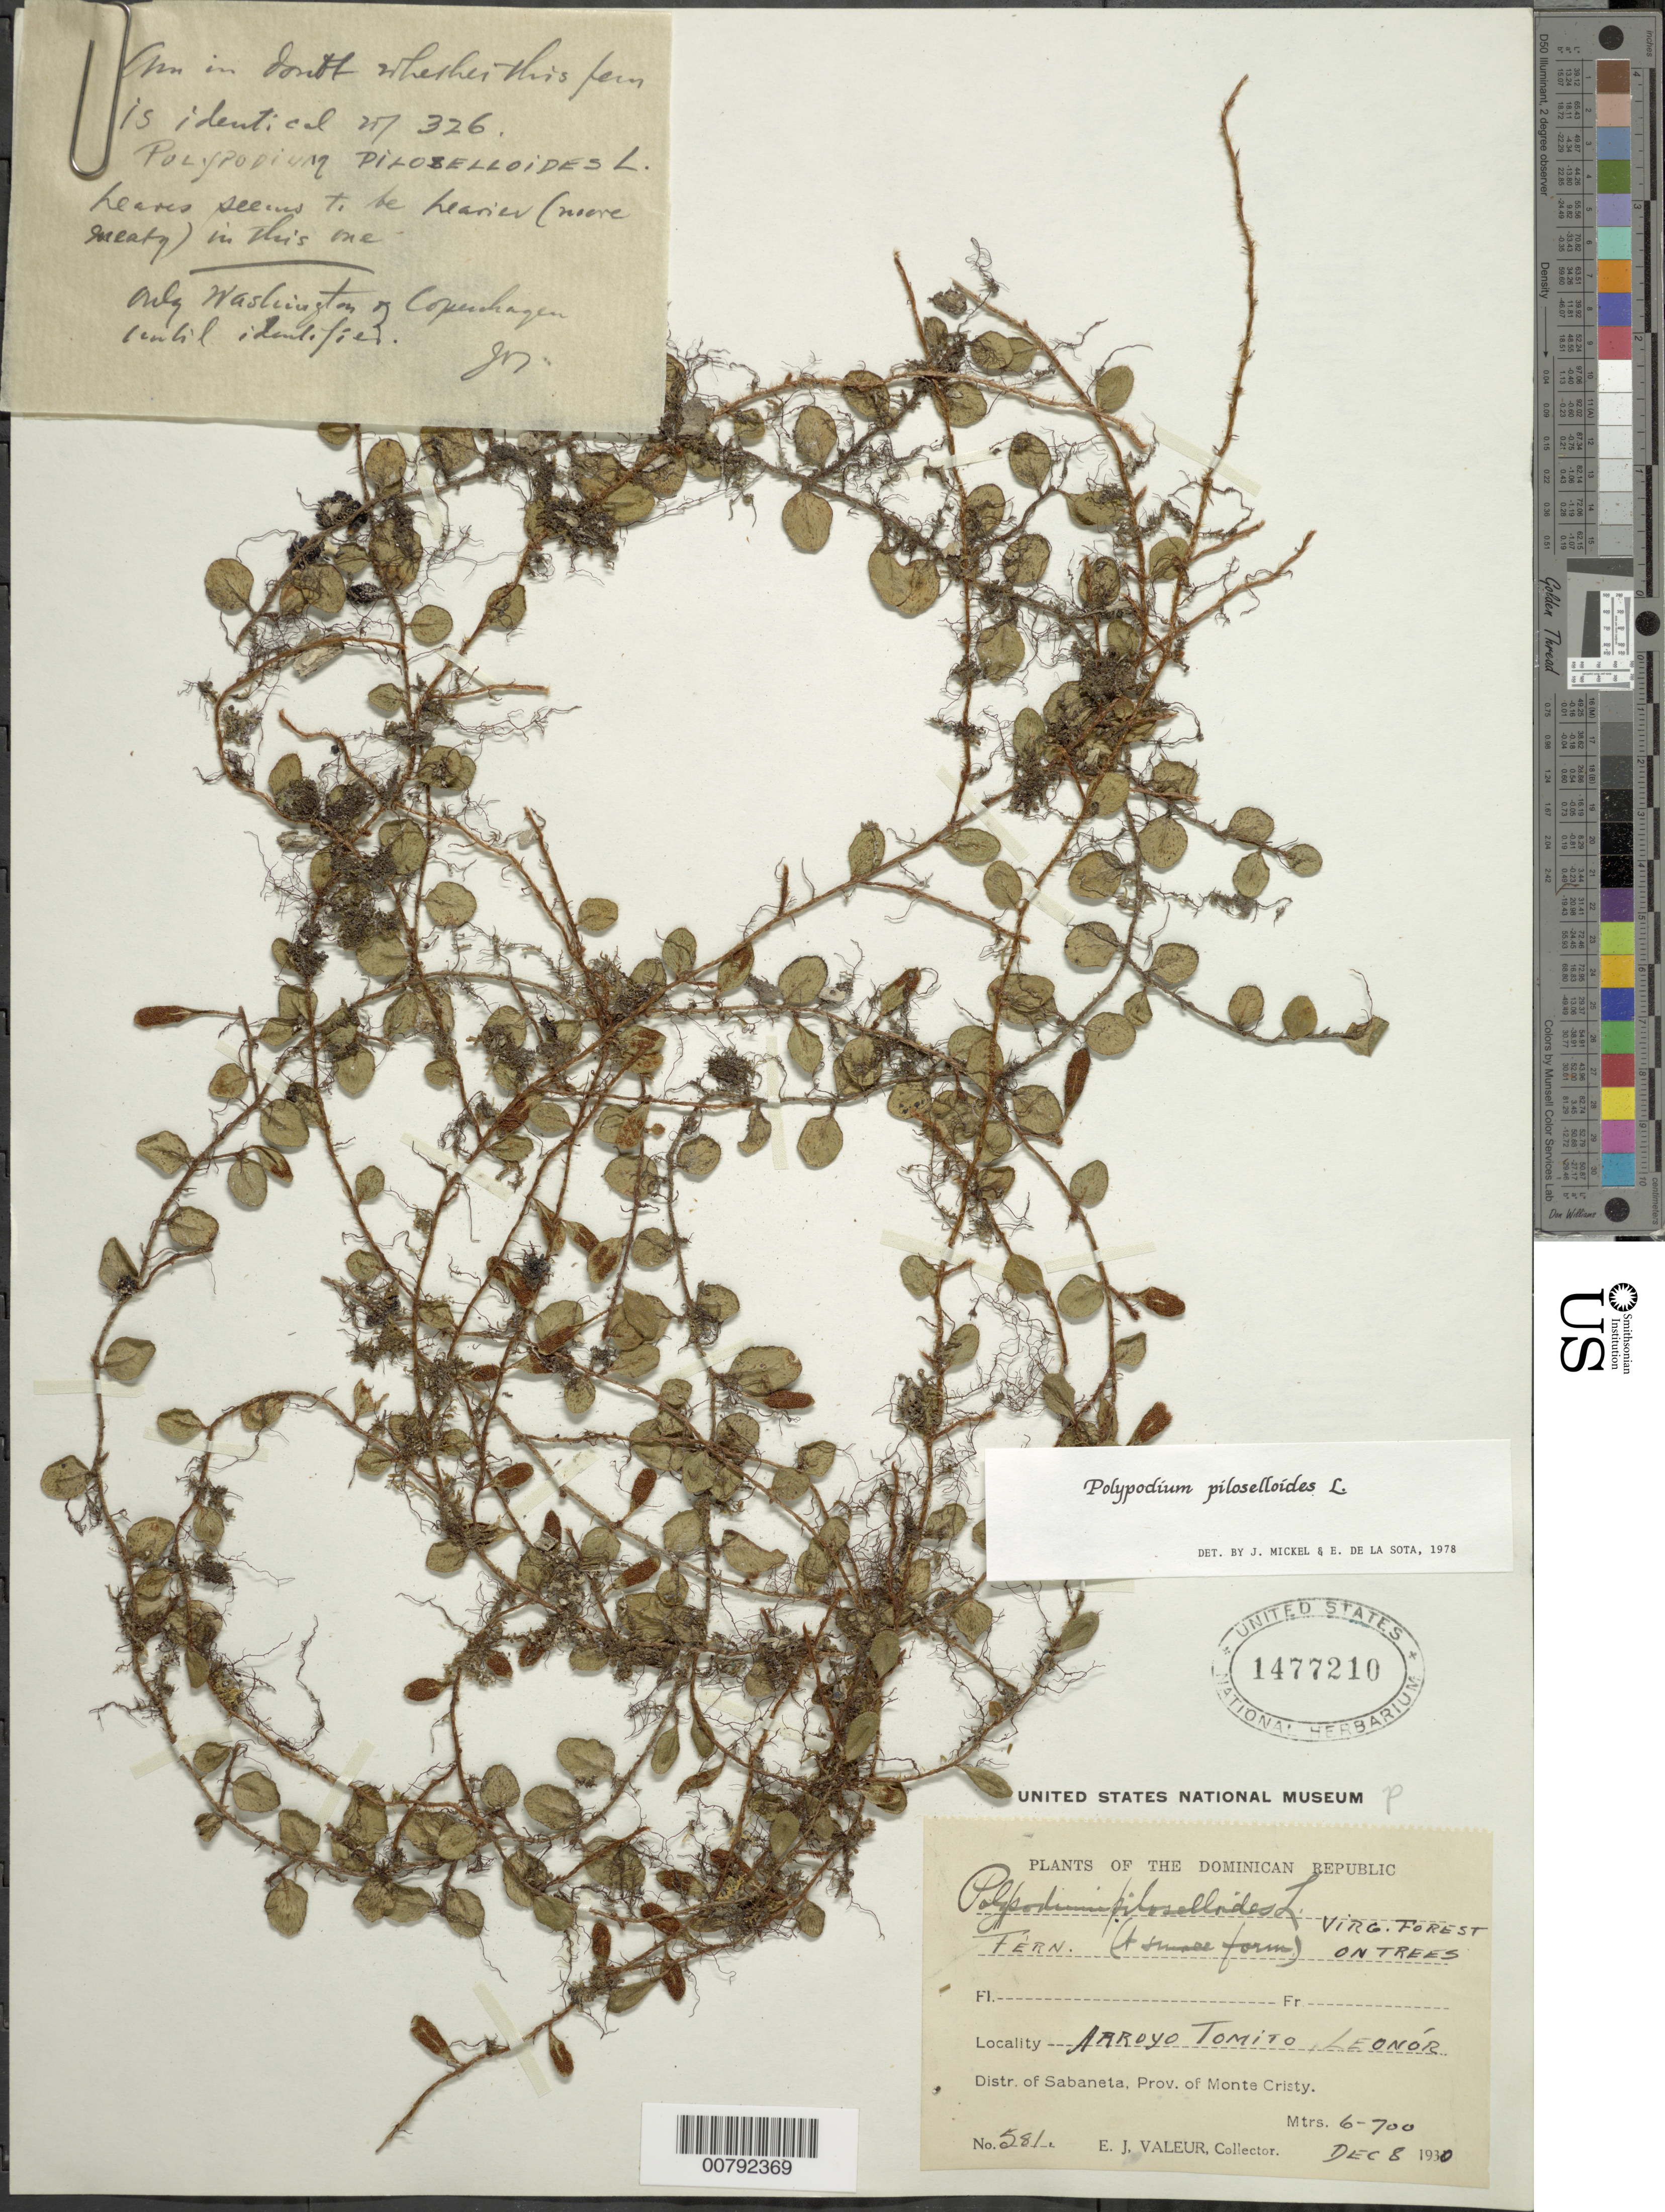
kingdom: Plantae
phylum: Tracheophyta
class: Polypodiopsida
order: Polypodiales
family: Polypodiaceae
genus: Microgramma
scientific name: Microgramma piloselloides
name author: (L.) Copel.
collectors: E. Valeur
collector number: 581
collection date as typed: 08 Dec 1930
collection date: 1930-12-08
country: Dominican Republic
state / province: Monte Cristi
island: Hispaniola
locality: Dist. Sabaneta, Arroyo tomito, Leonór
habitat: Virgin forest, on trees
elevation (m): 600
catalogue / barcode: US 1477210